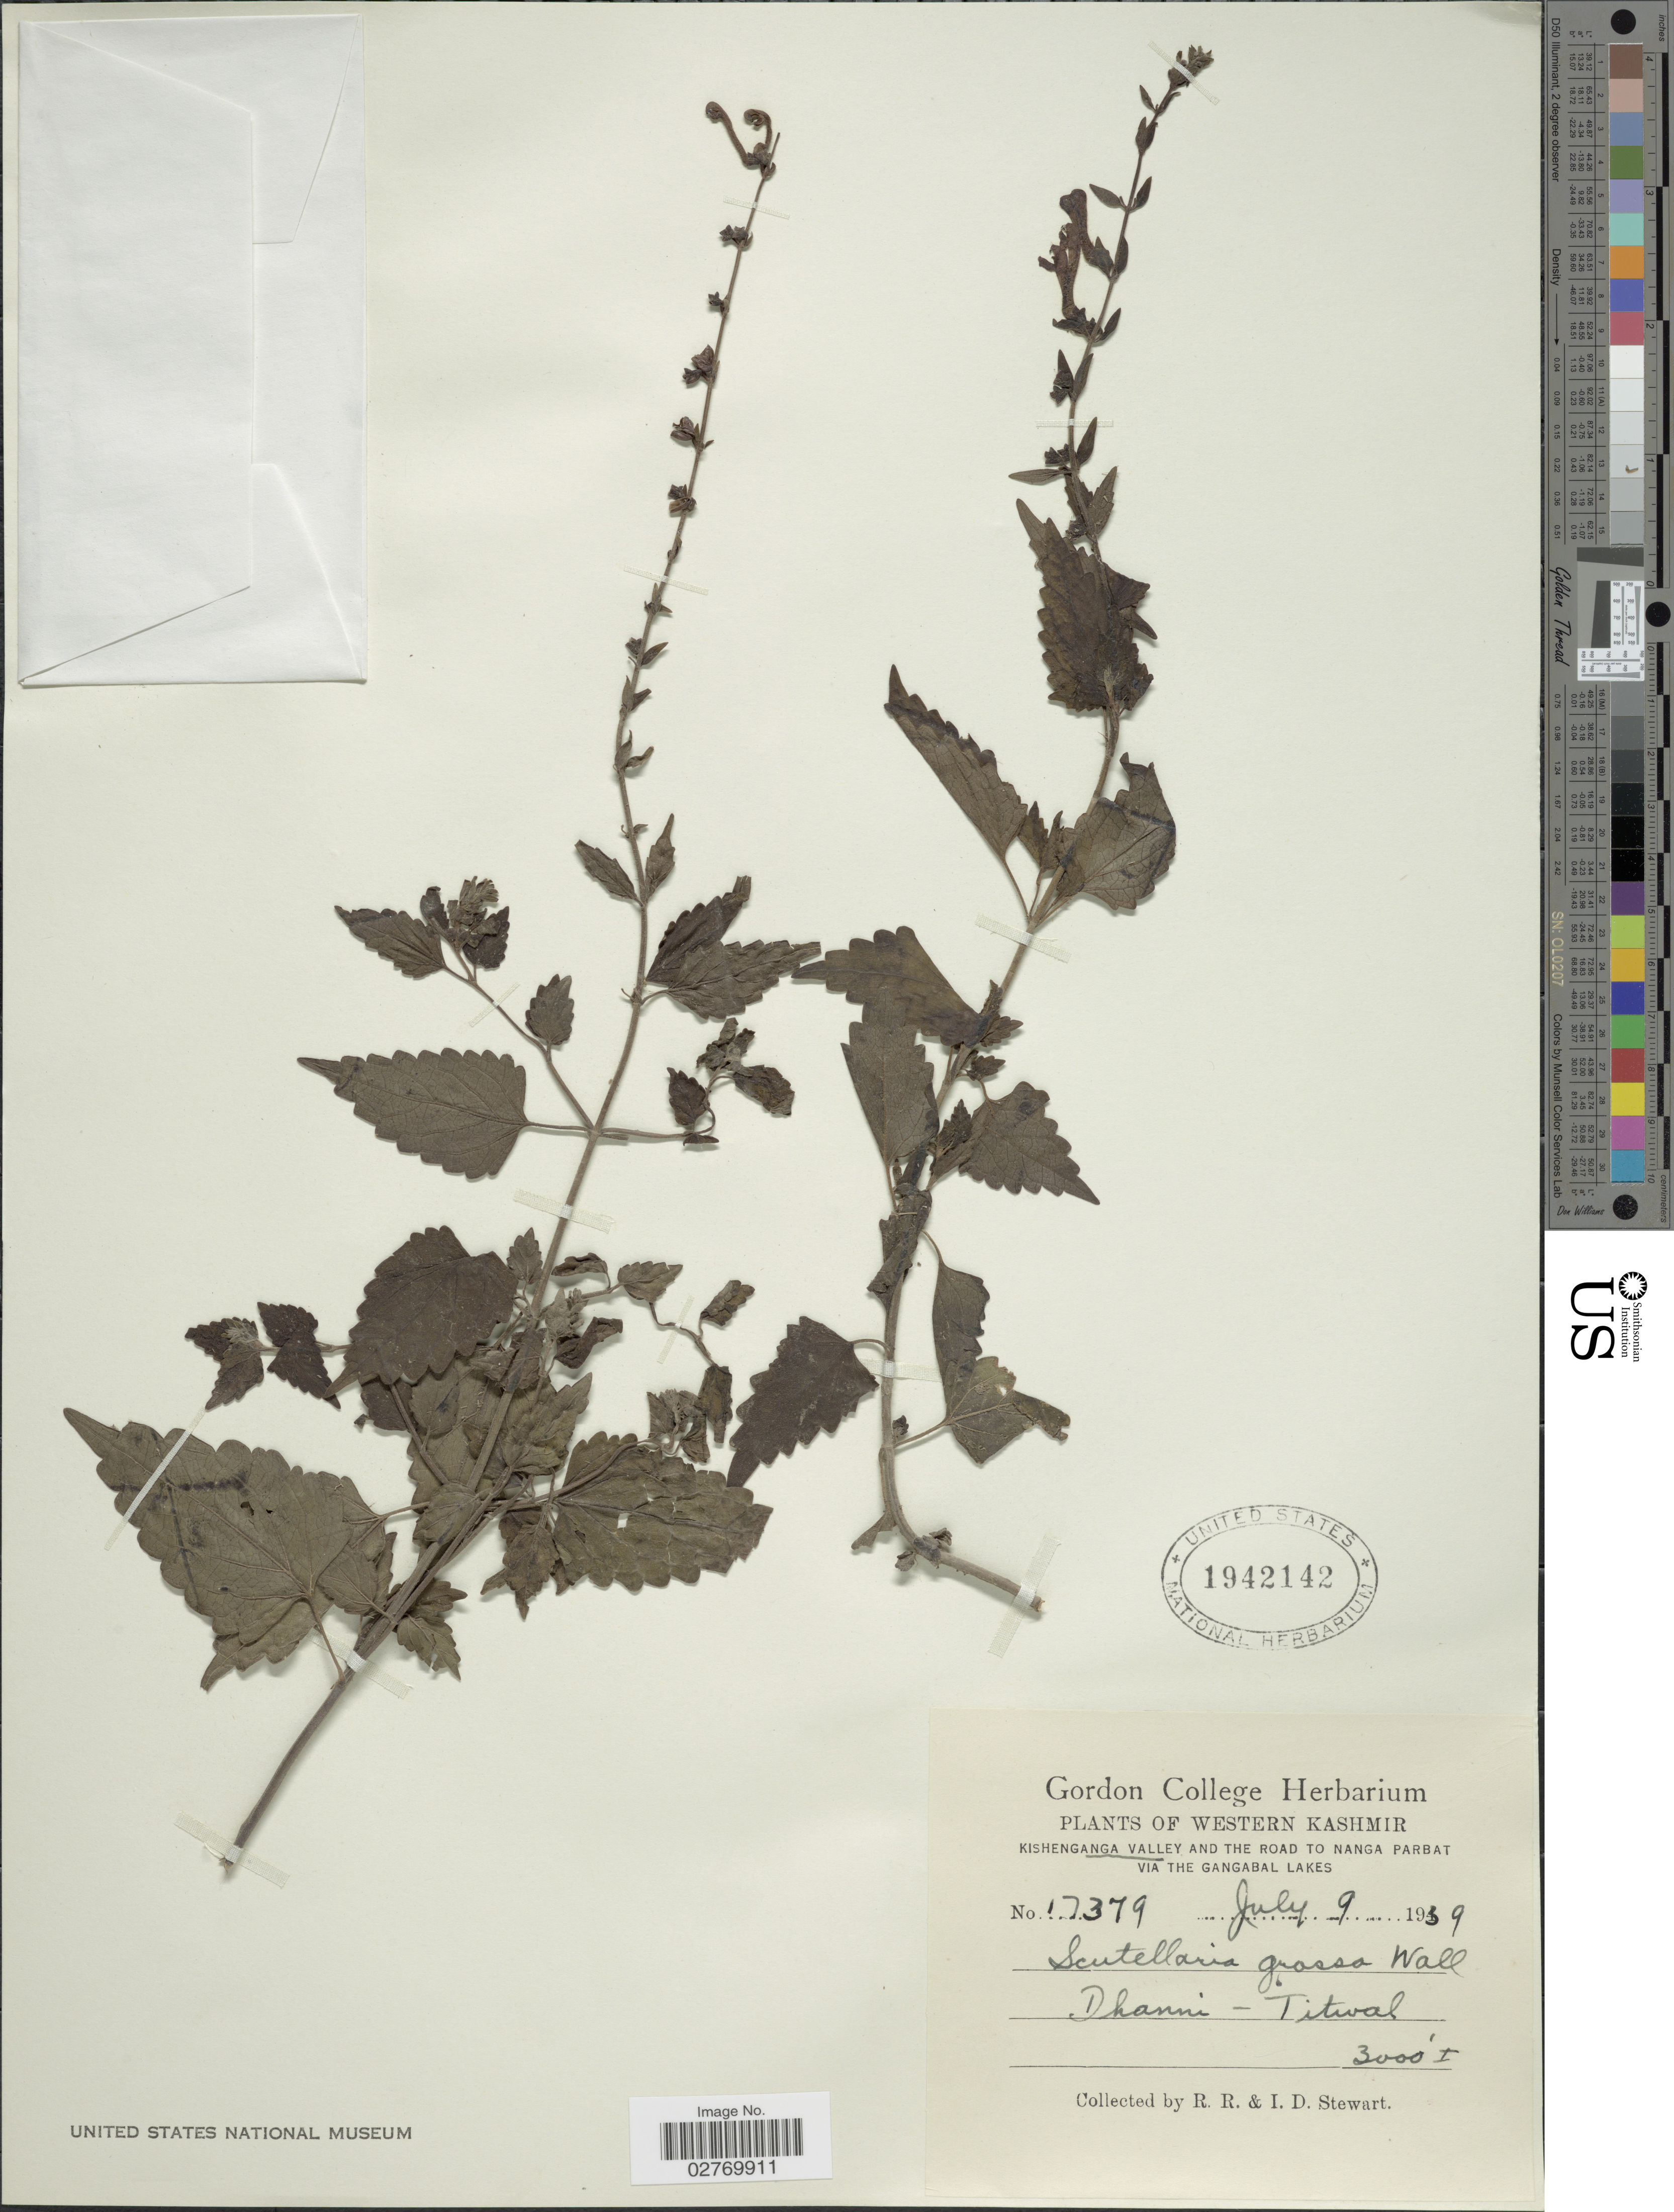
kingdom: Plantae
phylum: Tracheophyta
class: Magnoliopsida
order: Lamiales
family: Lamiaceae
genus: Scutellaria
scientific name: Scutellaria grossa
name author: Wall.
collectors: R. R. Stewart & I. Stewart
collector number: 17379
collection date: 1939-07-09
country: India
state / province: Jammu and Kashmir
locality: Western Kashmir. Kishenganga Valley. Dhanni-Titwal.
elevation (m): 914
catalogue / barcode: US 1942142